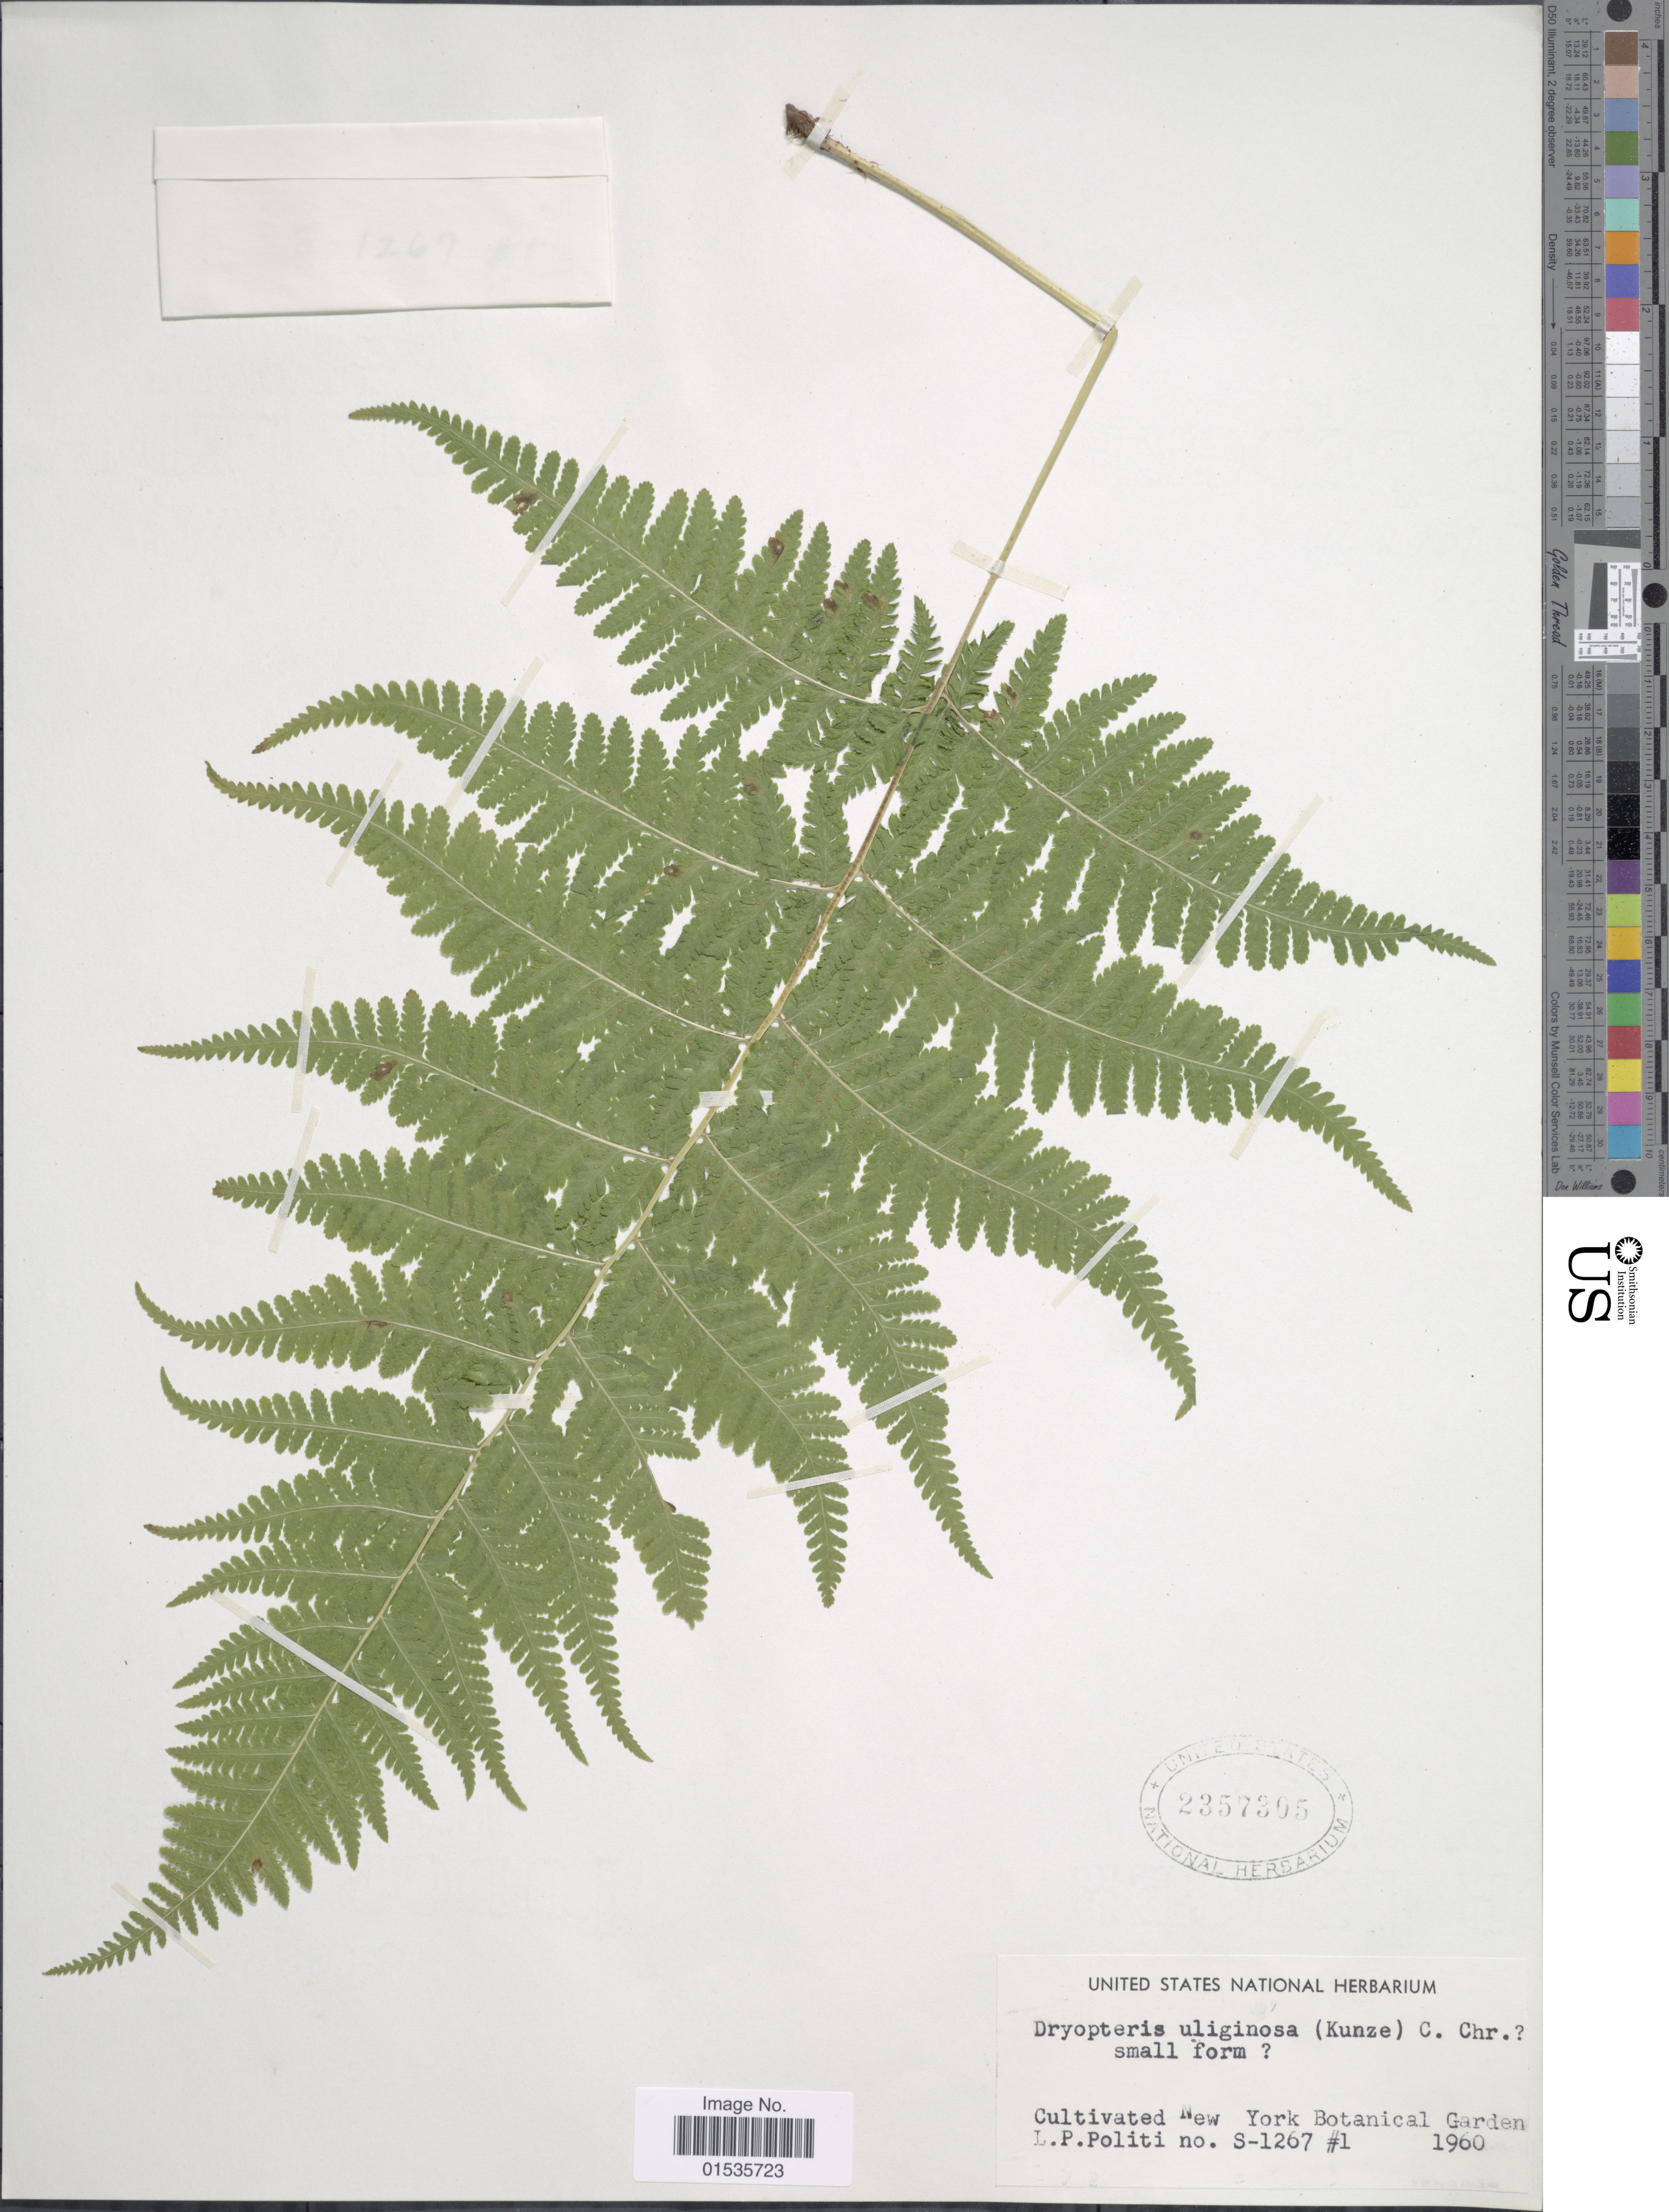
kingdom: Plantae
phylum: Tracheophyta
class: Polypodiopsida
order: Polypodiales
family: Thelypteridaceae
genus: Macrothelypteris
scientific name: Macrothelypteris torresiana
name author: (Gaudich.) Ching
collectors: L. Politi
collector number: S-1267/1 ?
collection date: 1960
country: United States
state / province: New York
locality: New York Botanical Garden. no. S-1267-58 #1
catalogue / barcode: US 2357305